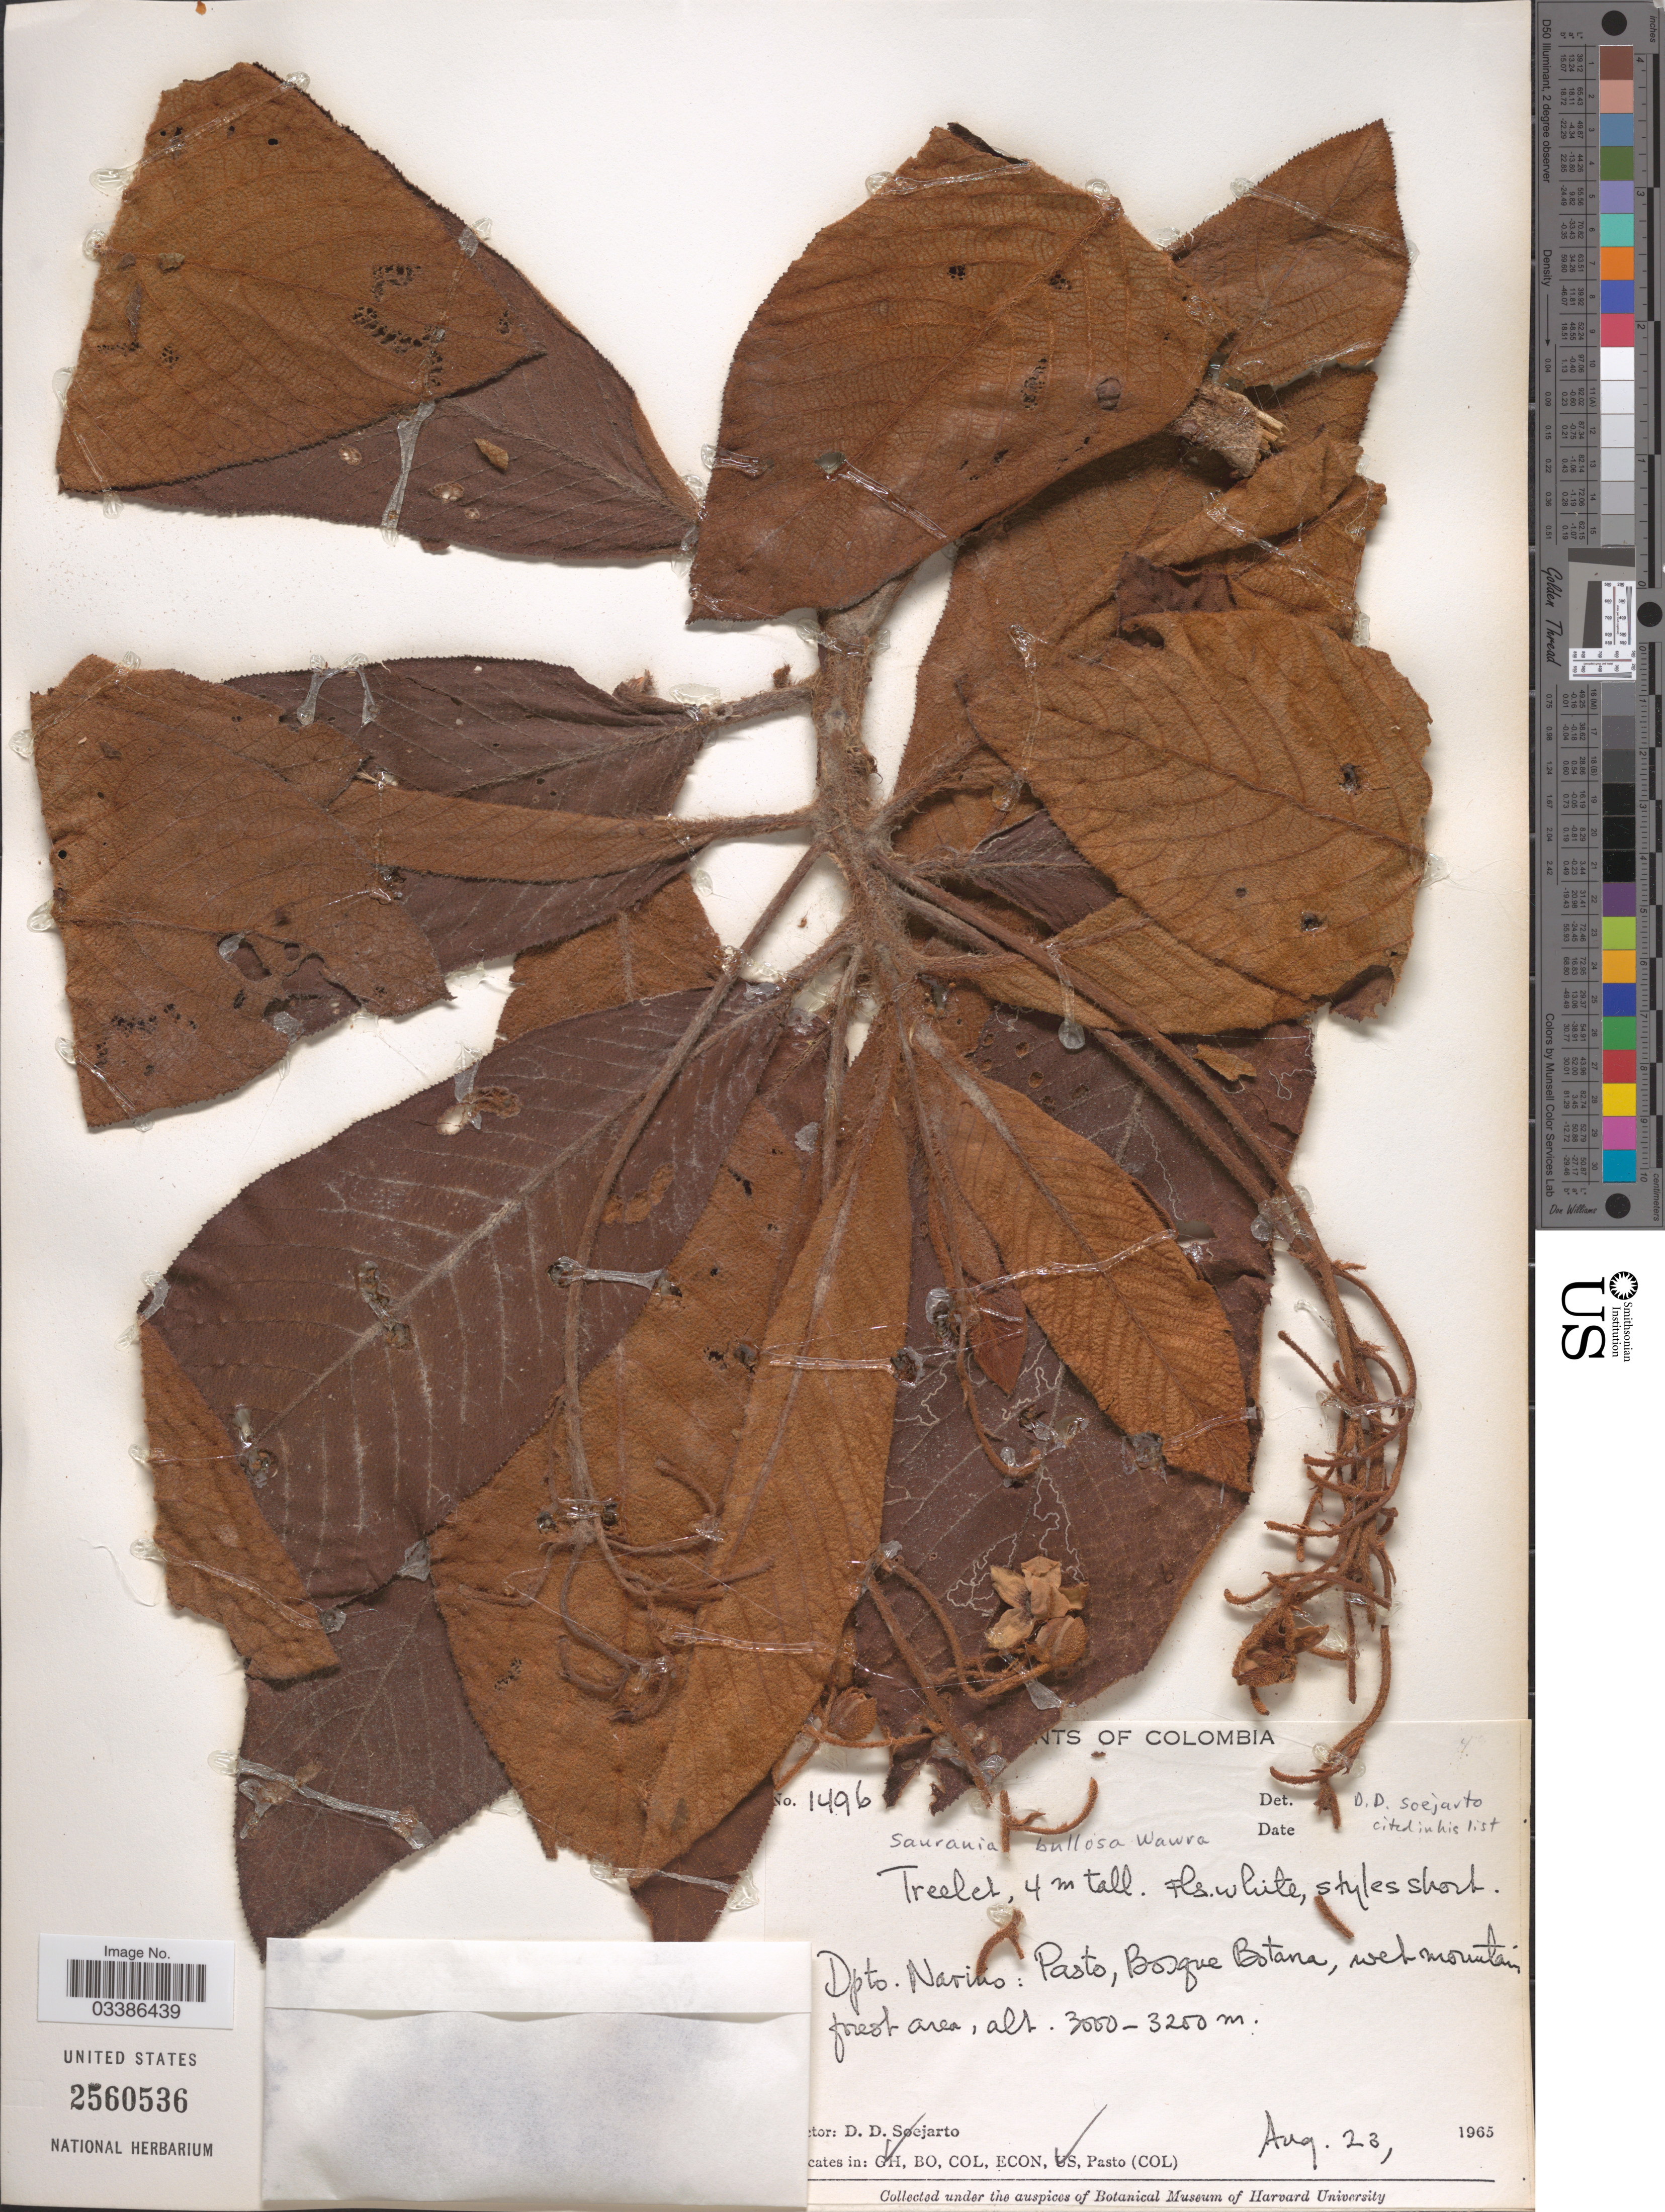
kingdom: Plantae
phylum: Tracheophyta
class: Magnoliopsida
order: Ericales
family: Actinidiaceae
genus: Saurauia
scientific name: Saurauia bullosa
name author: Wawra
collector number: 1496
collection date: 1965-08-28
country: Colombia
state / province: Nariño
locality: Dpto. Nariño: Pasto, Bosque Botana.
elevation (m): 3000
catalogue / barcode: US 2560536